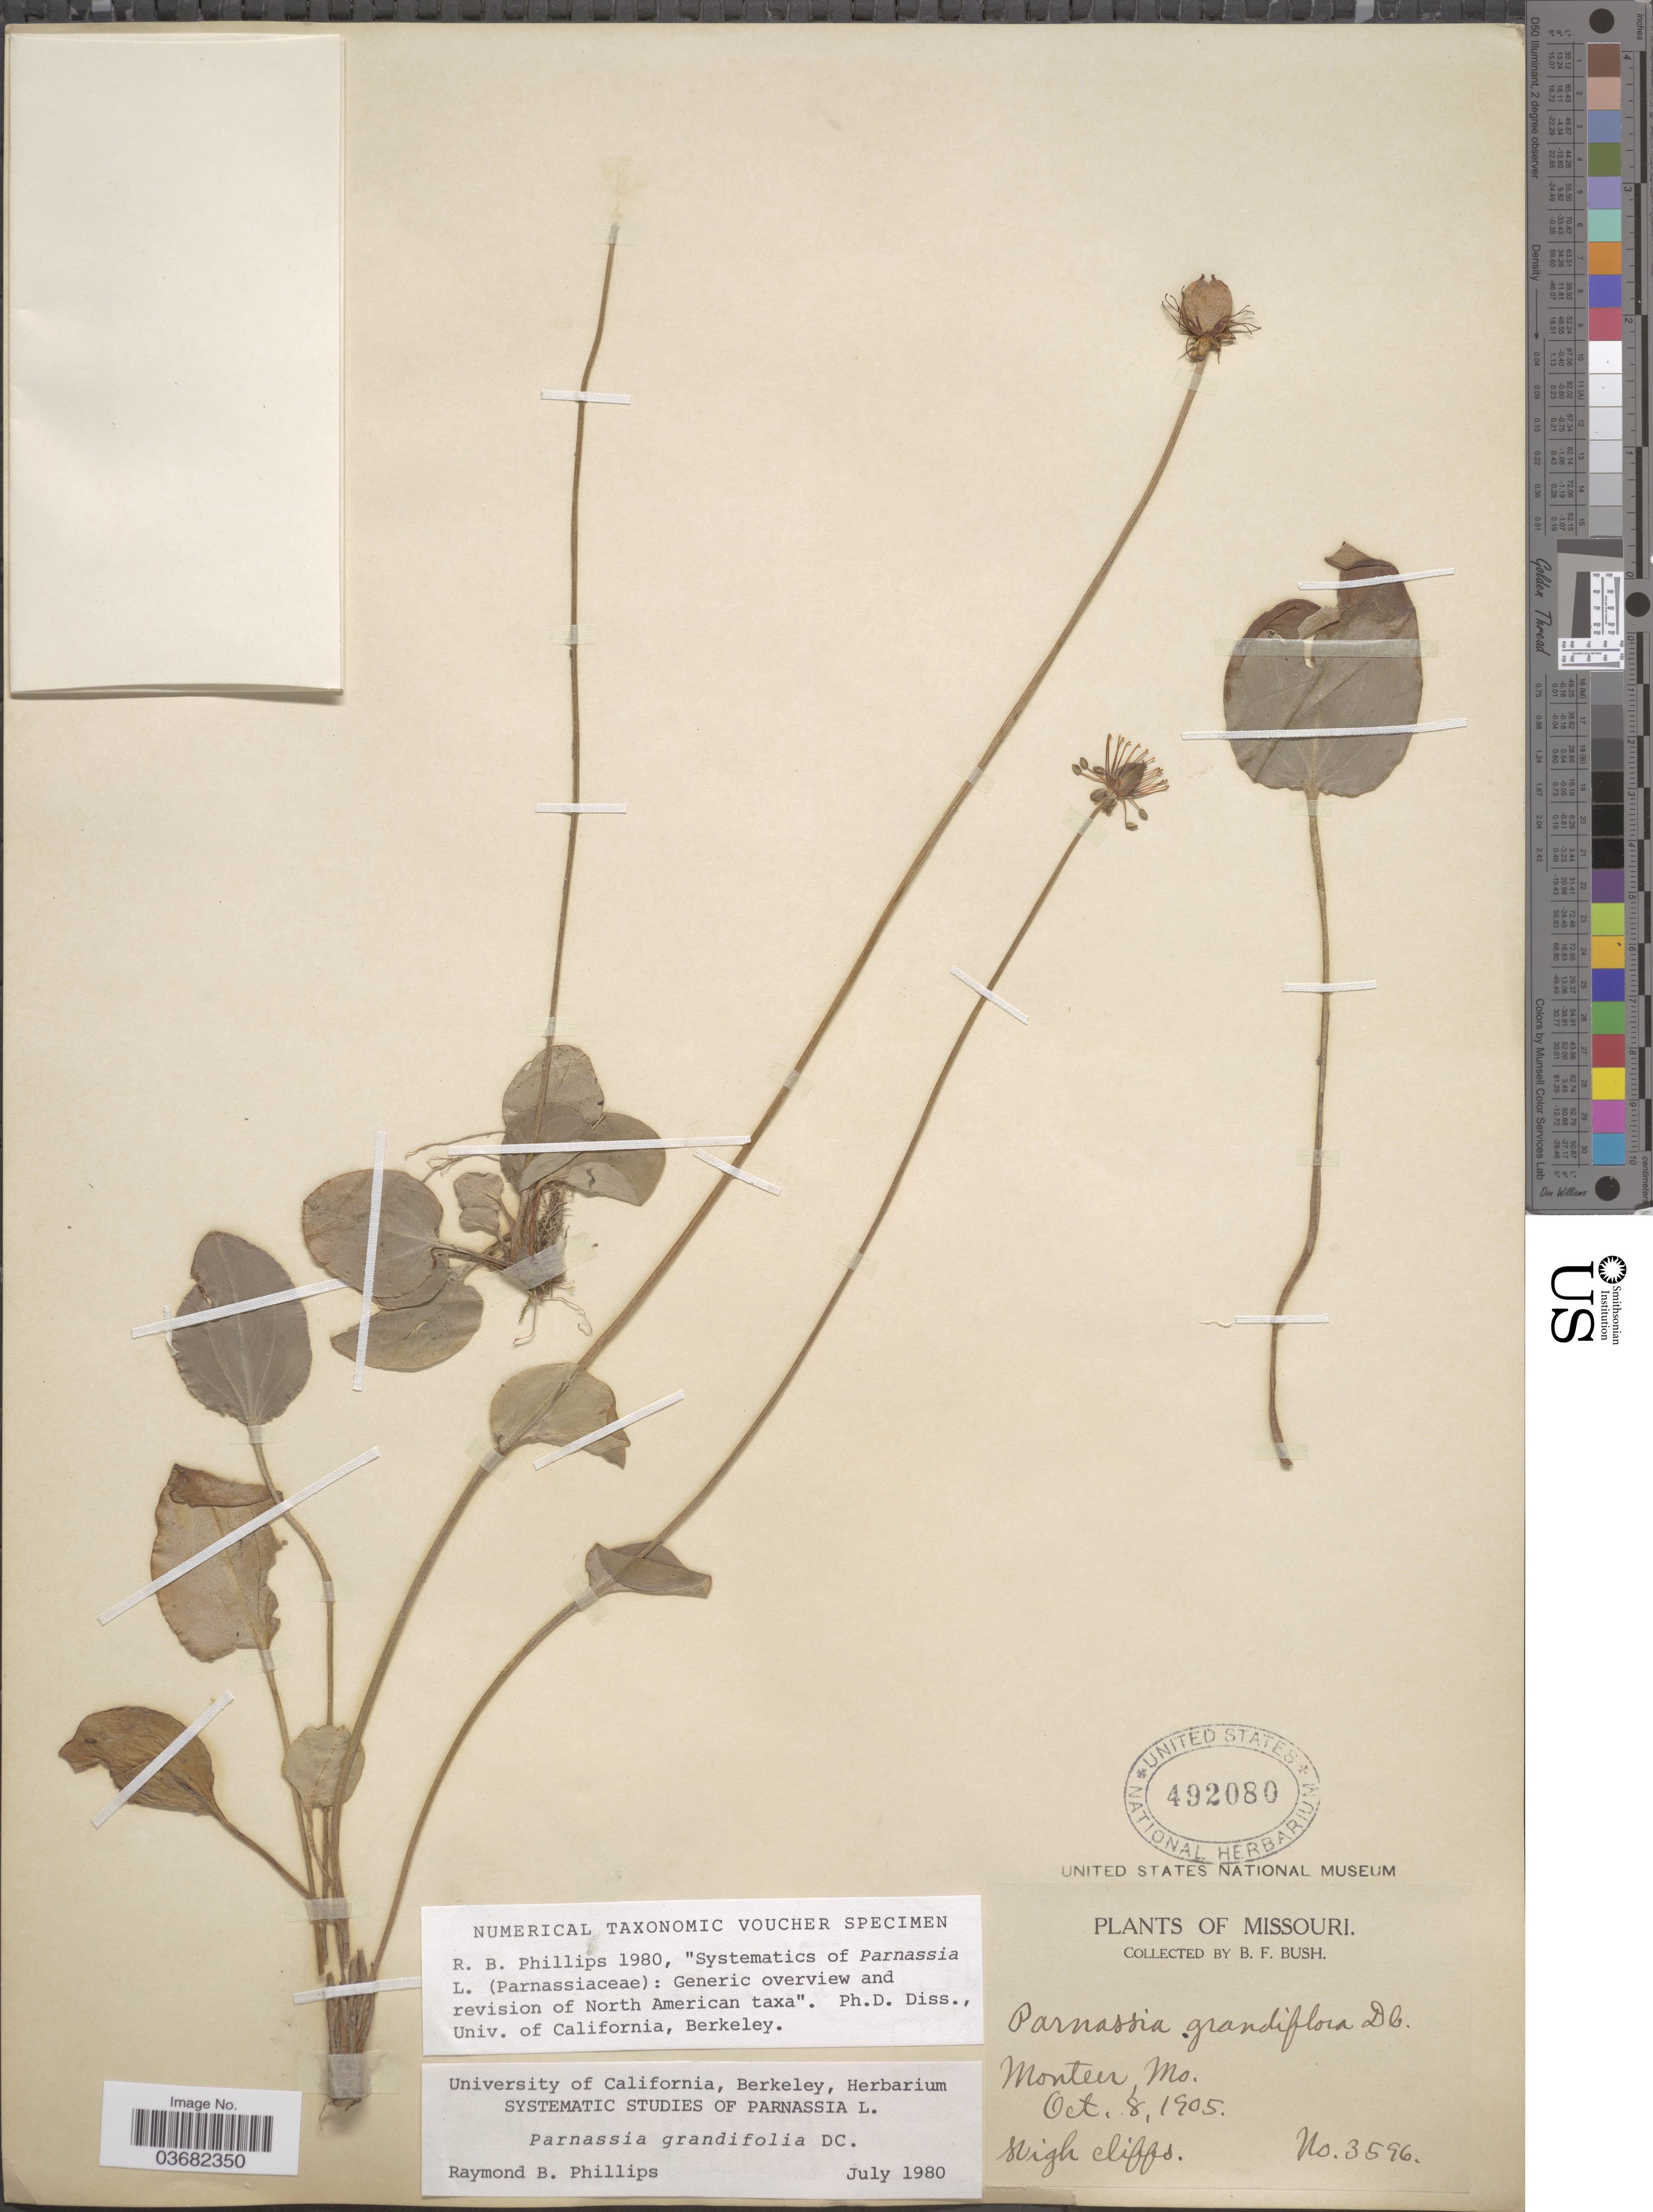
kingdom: Plantae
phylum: Tracheophyta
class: Magnoliopsida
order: Celastrales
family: Parnassiaceae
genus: Parnassia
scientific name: Parnassia grandifolia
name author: DC.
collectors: B. F. Bush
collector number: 3596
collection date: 1905-10-08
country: United States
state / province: Missouri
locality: Monteer.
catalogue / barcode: US 492080